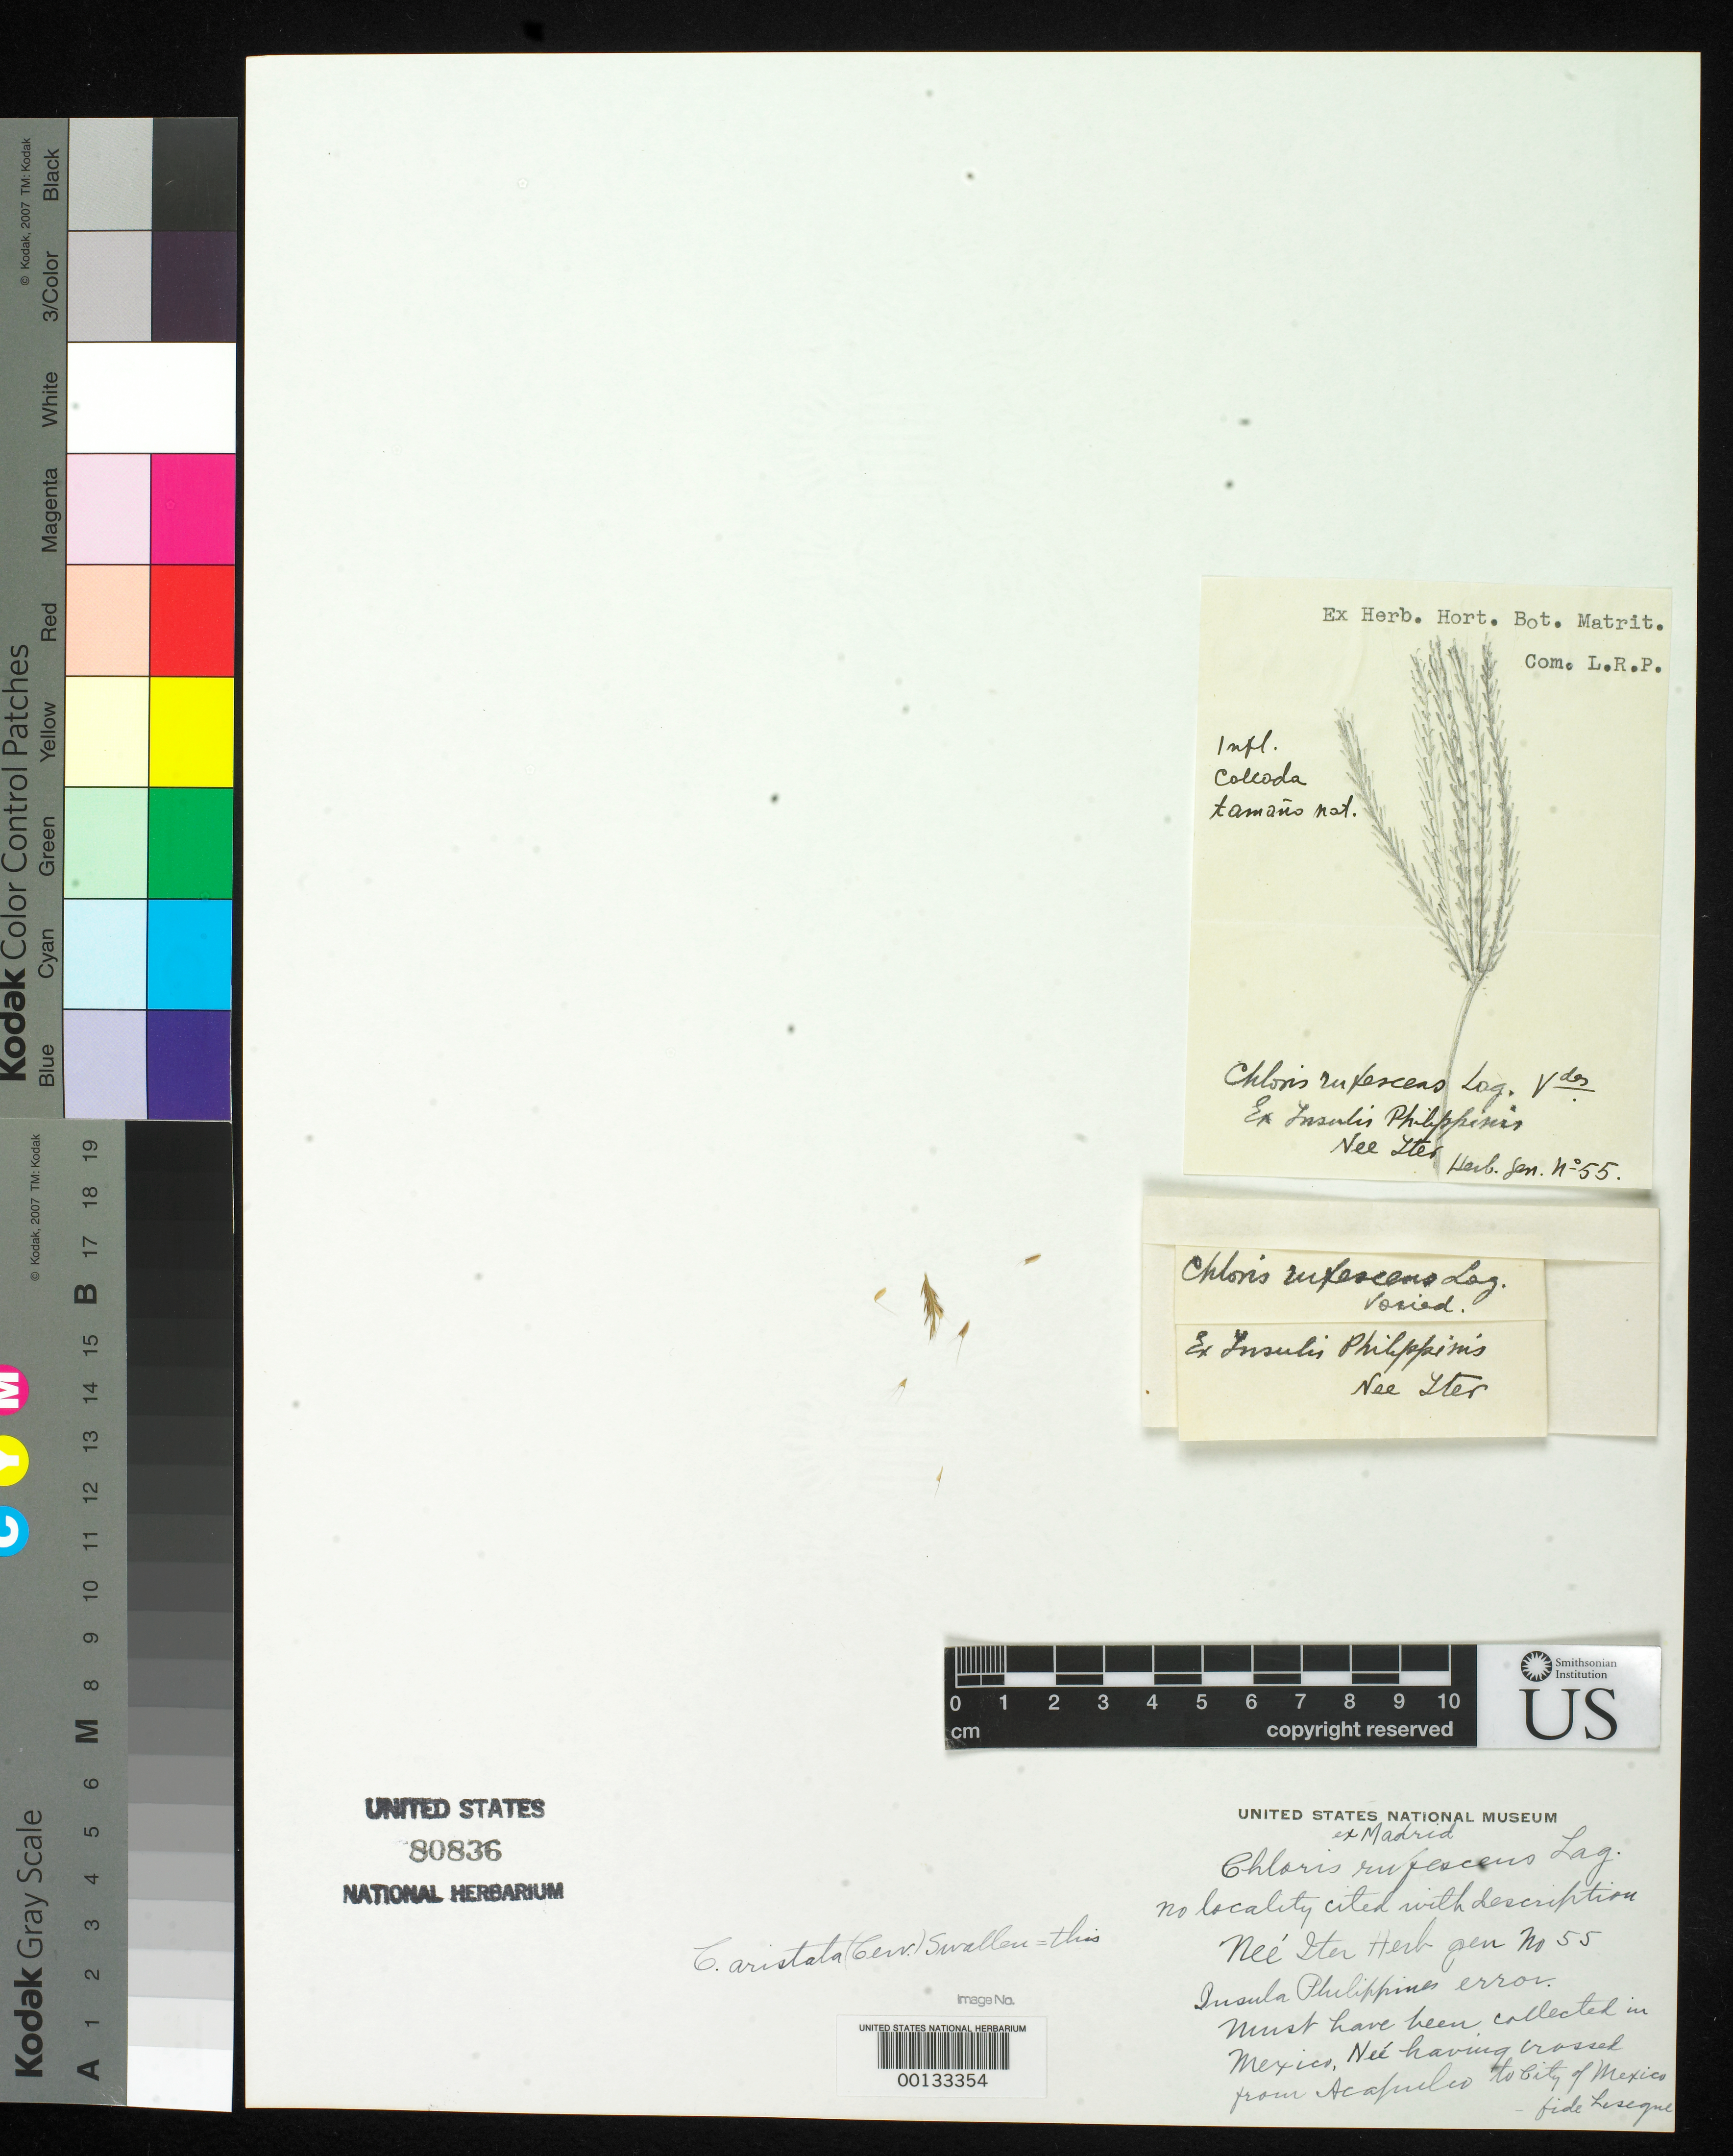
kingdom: Plantae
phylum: Tracheophyta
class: Liliopsida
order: Poales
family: Poaceae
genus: Chloris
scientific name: Chloris rufescens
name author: Lag.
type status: Isoneotype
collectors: L. Née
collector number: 55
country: Philippines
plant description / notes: Specimen attributed to Philippines but probably collected in Mexico according to notes on specimen.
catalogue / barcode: US 80836